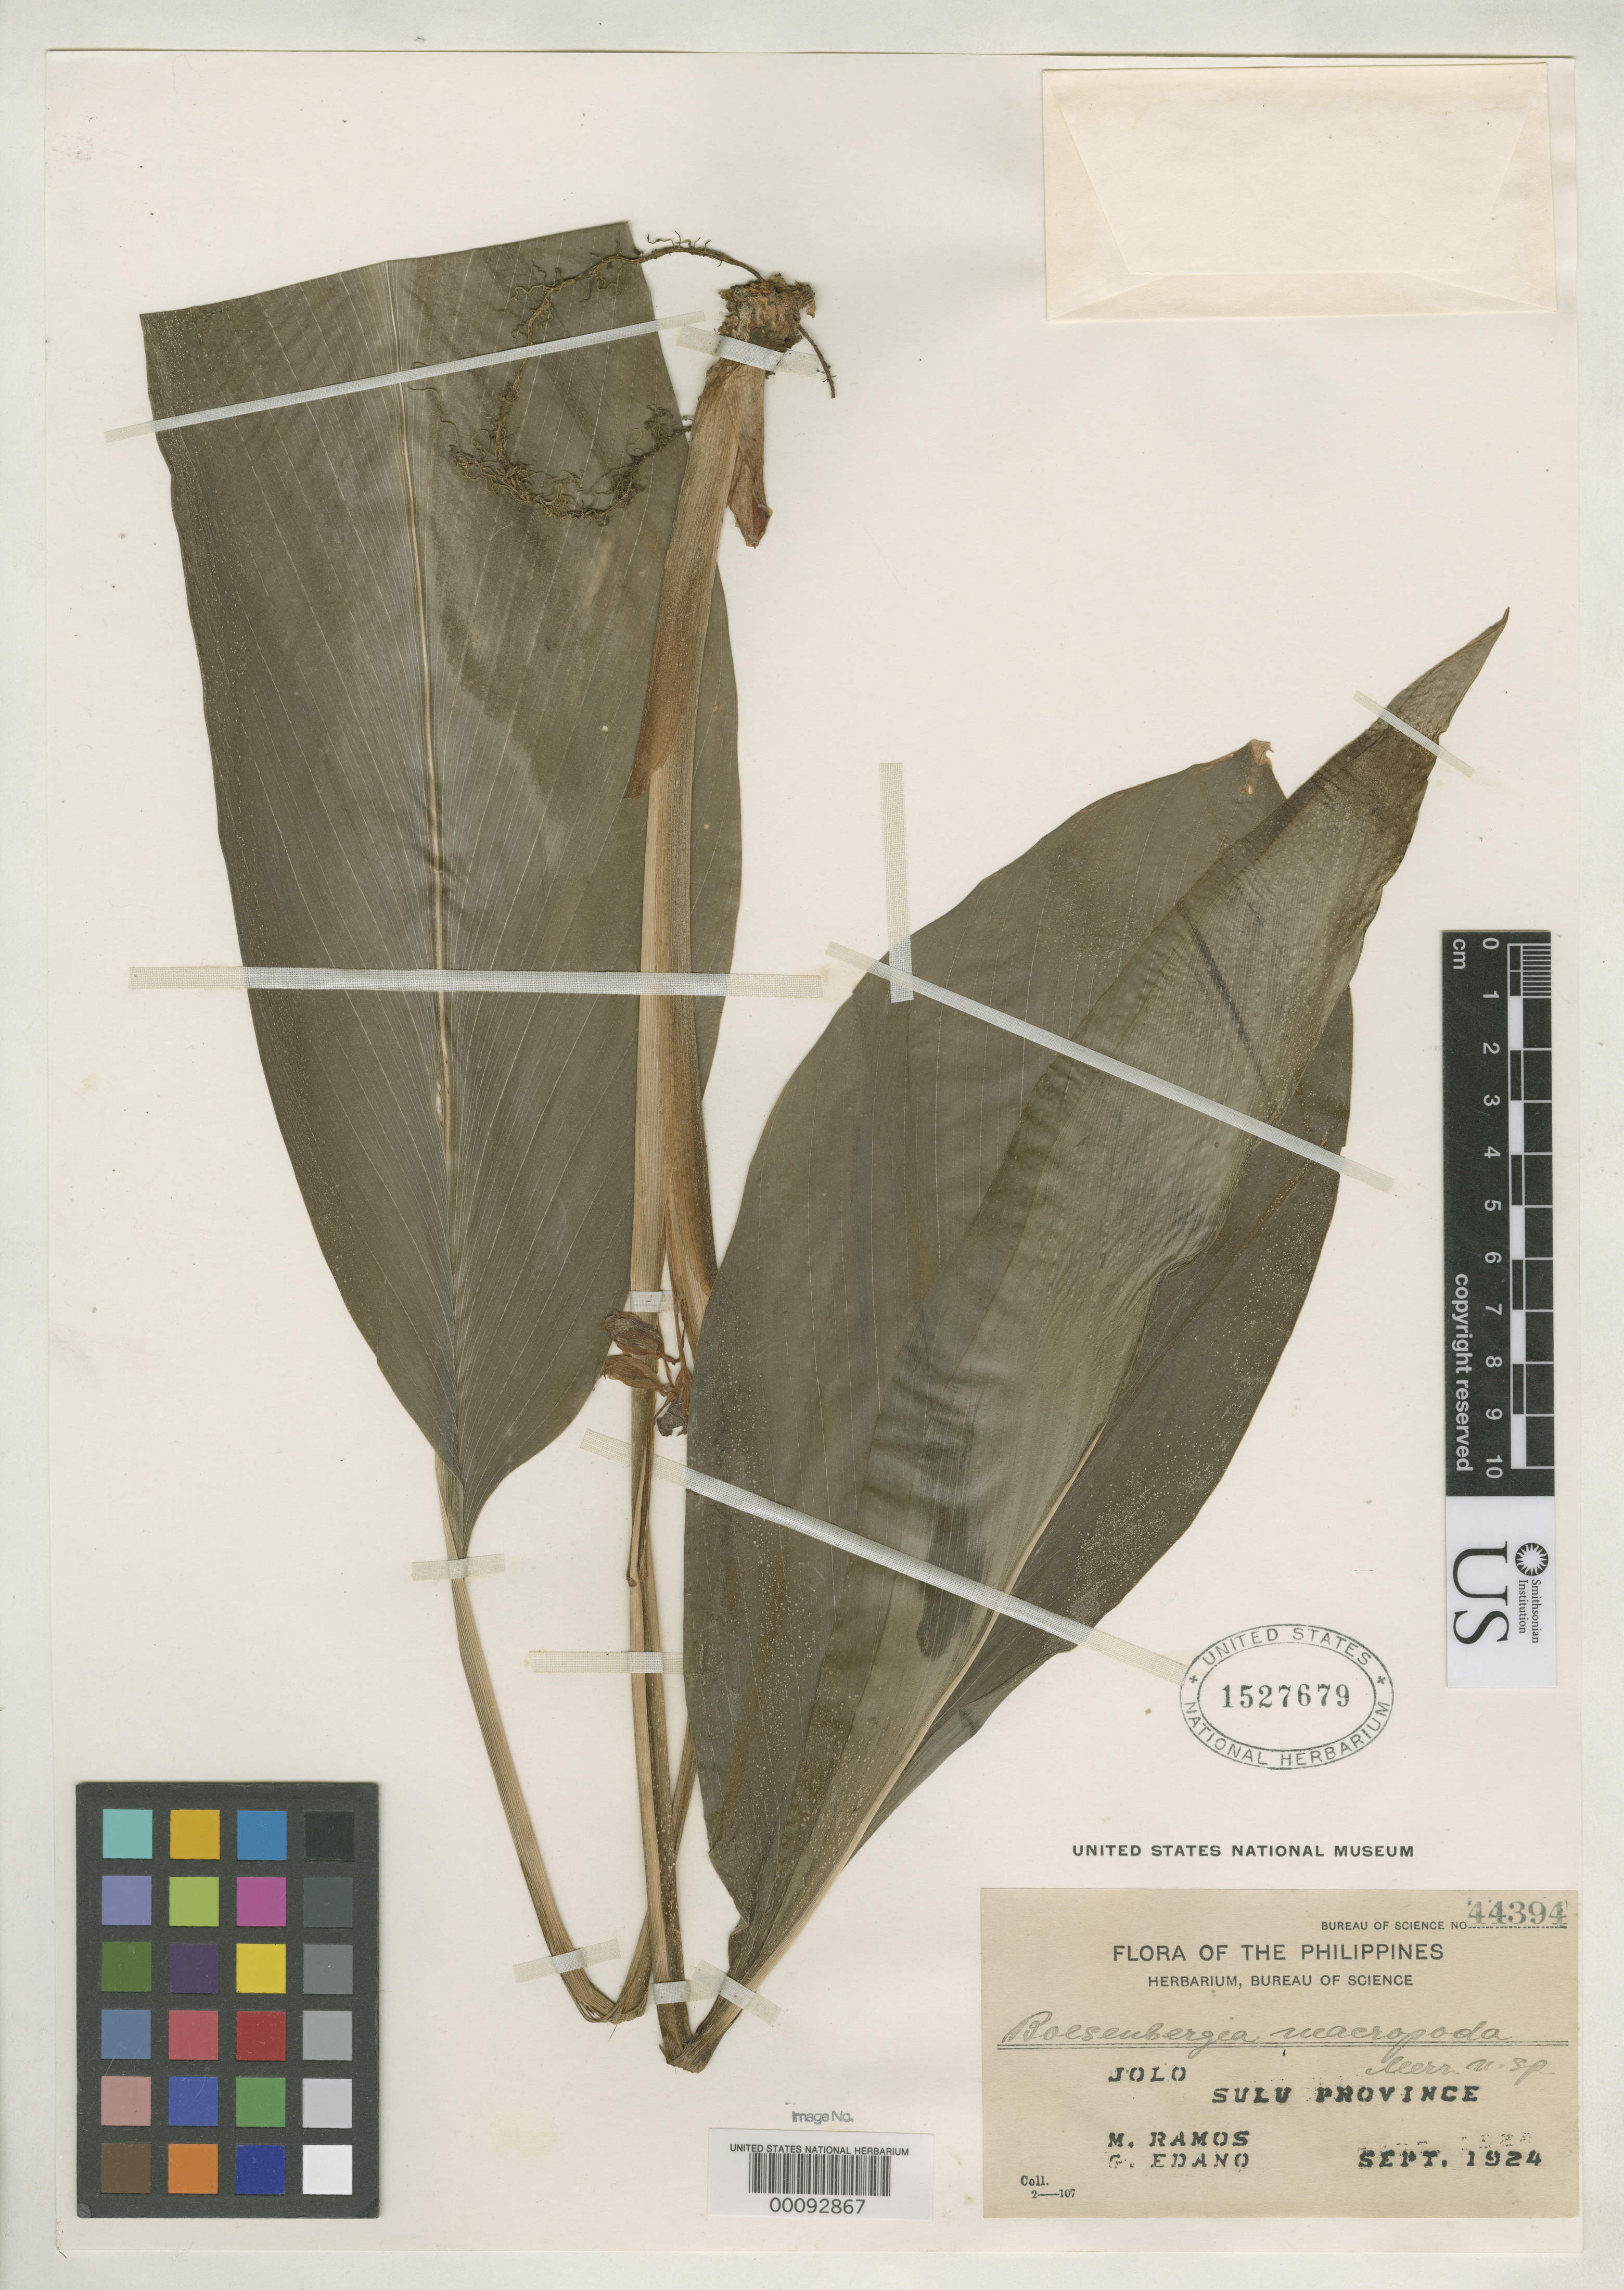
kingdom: Plantae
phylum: Tracheophyta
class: Liliopsida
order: Zingiberales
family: Zingiberaceae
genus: Boesenbergia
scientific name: Boesenbergia macropoda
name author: Merr.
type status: Isotype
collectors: M. Ramos & G. E. Edaño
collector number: Bur. Sci. 44394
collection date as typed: Sep 1924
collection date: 1924-09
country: Philippines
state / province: Muslim Mindanao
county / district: Sulu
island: Jolo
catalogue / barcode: US 1527679